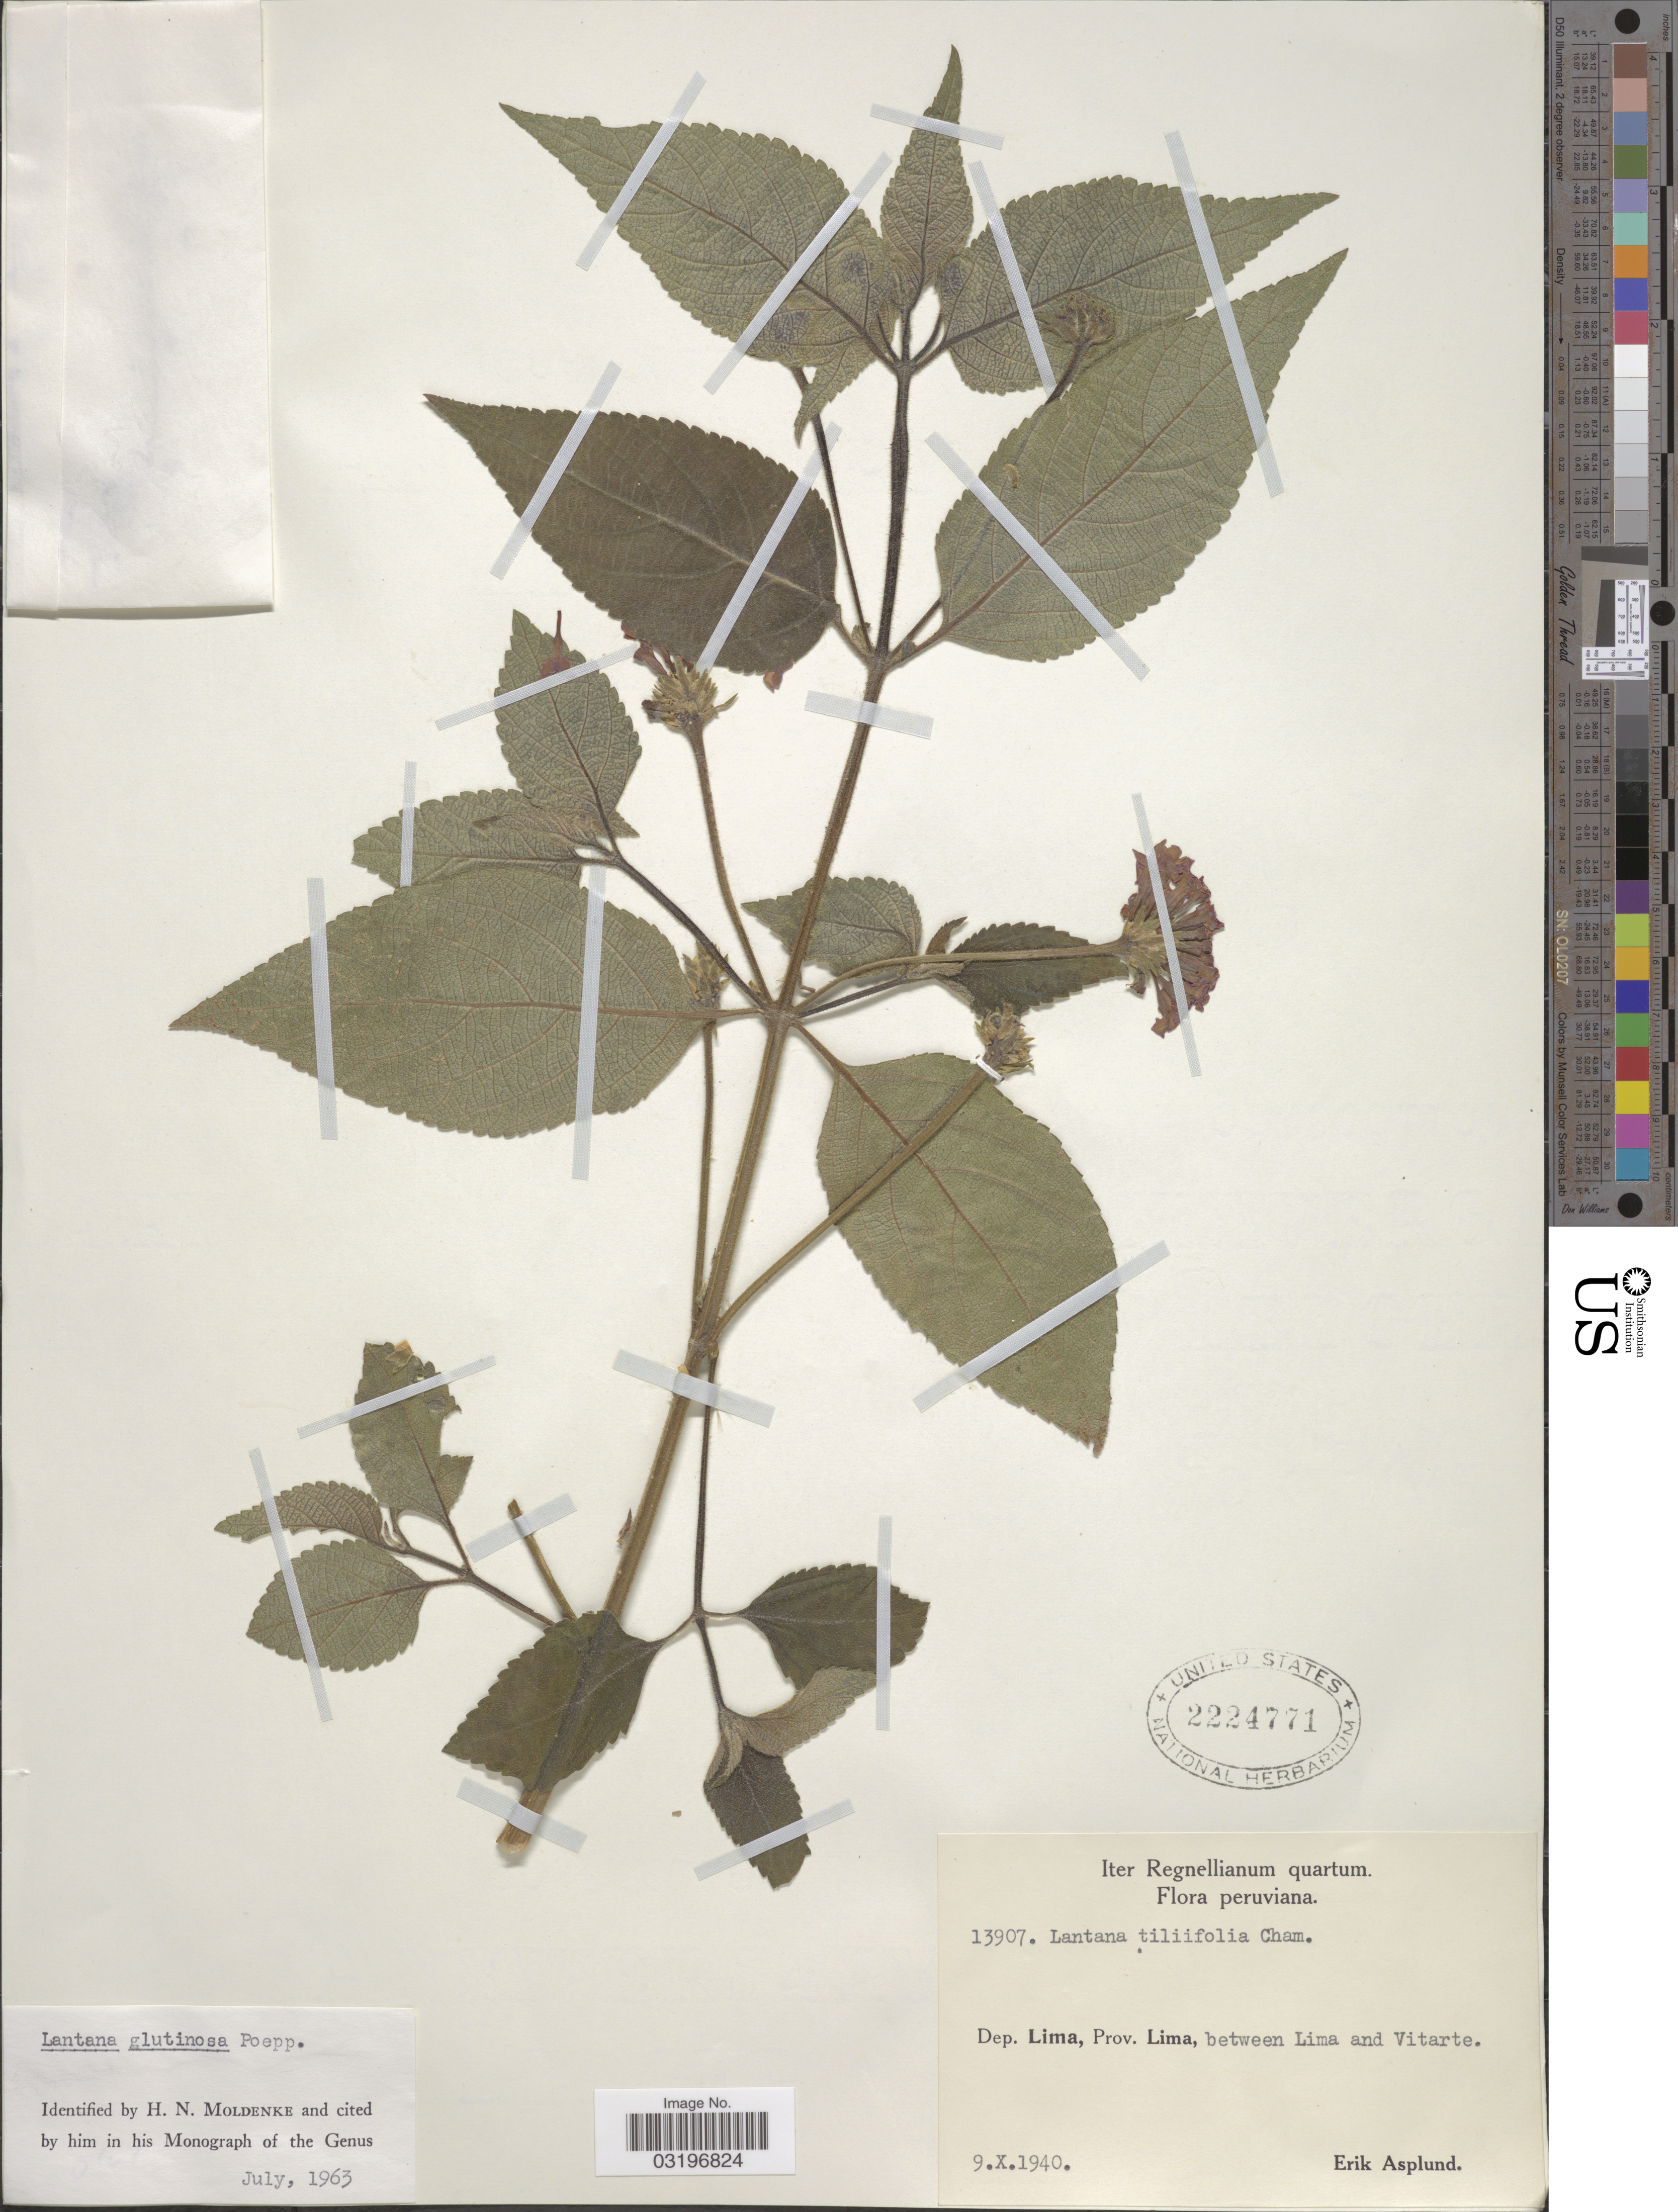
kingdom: Plantae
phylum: Tracheophyta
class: Magnoliopsida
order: Lamiales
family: Verbenaceae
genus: Lantana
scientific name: Lantana glutinosa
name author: Poepp.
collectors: E. Asplund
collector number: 13907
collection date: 1940-10-09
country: Peru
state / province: Lima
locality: Dep. Lima, between Limba and Vitarte.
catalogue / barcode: US 2224771